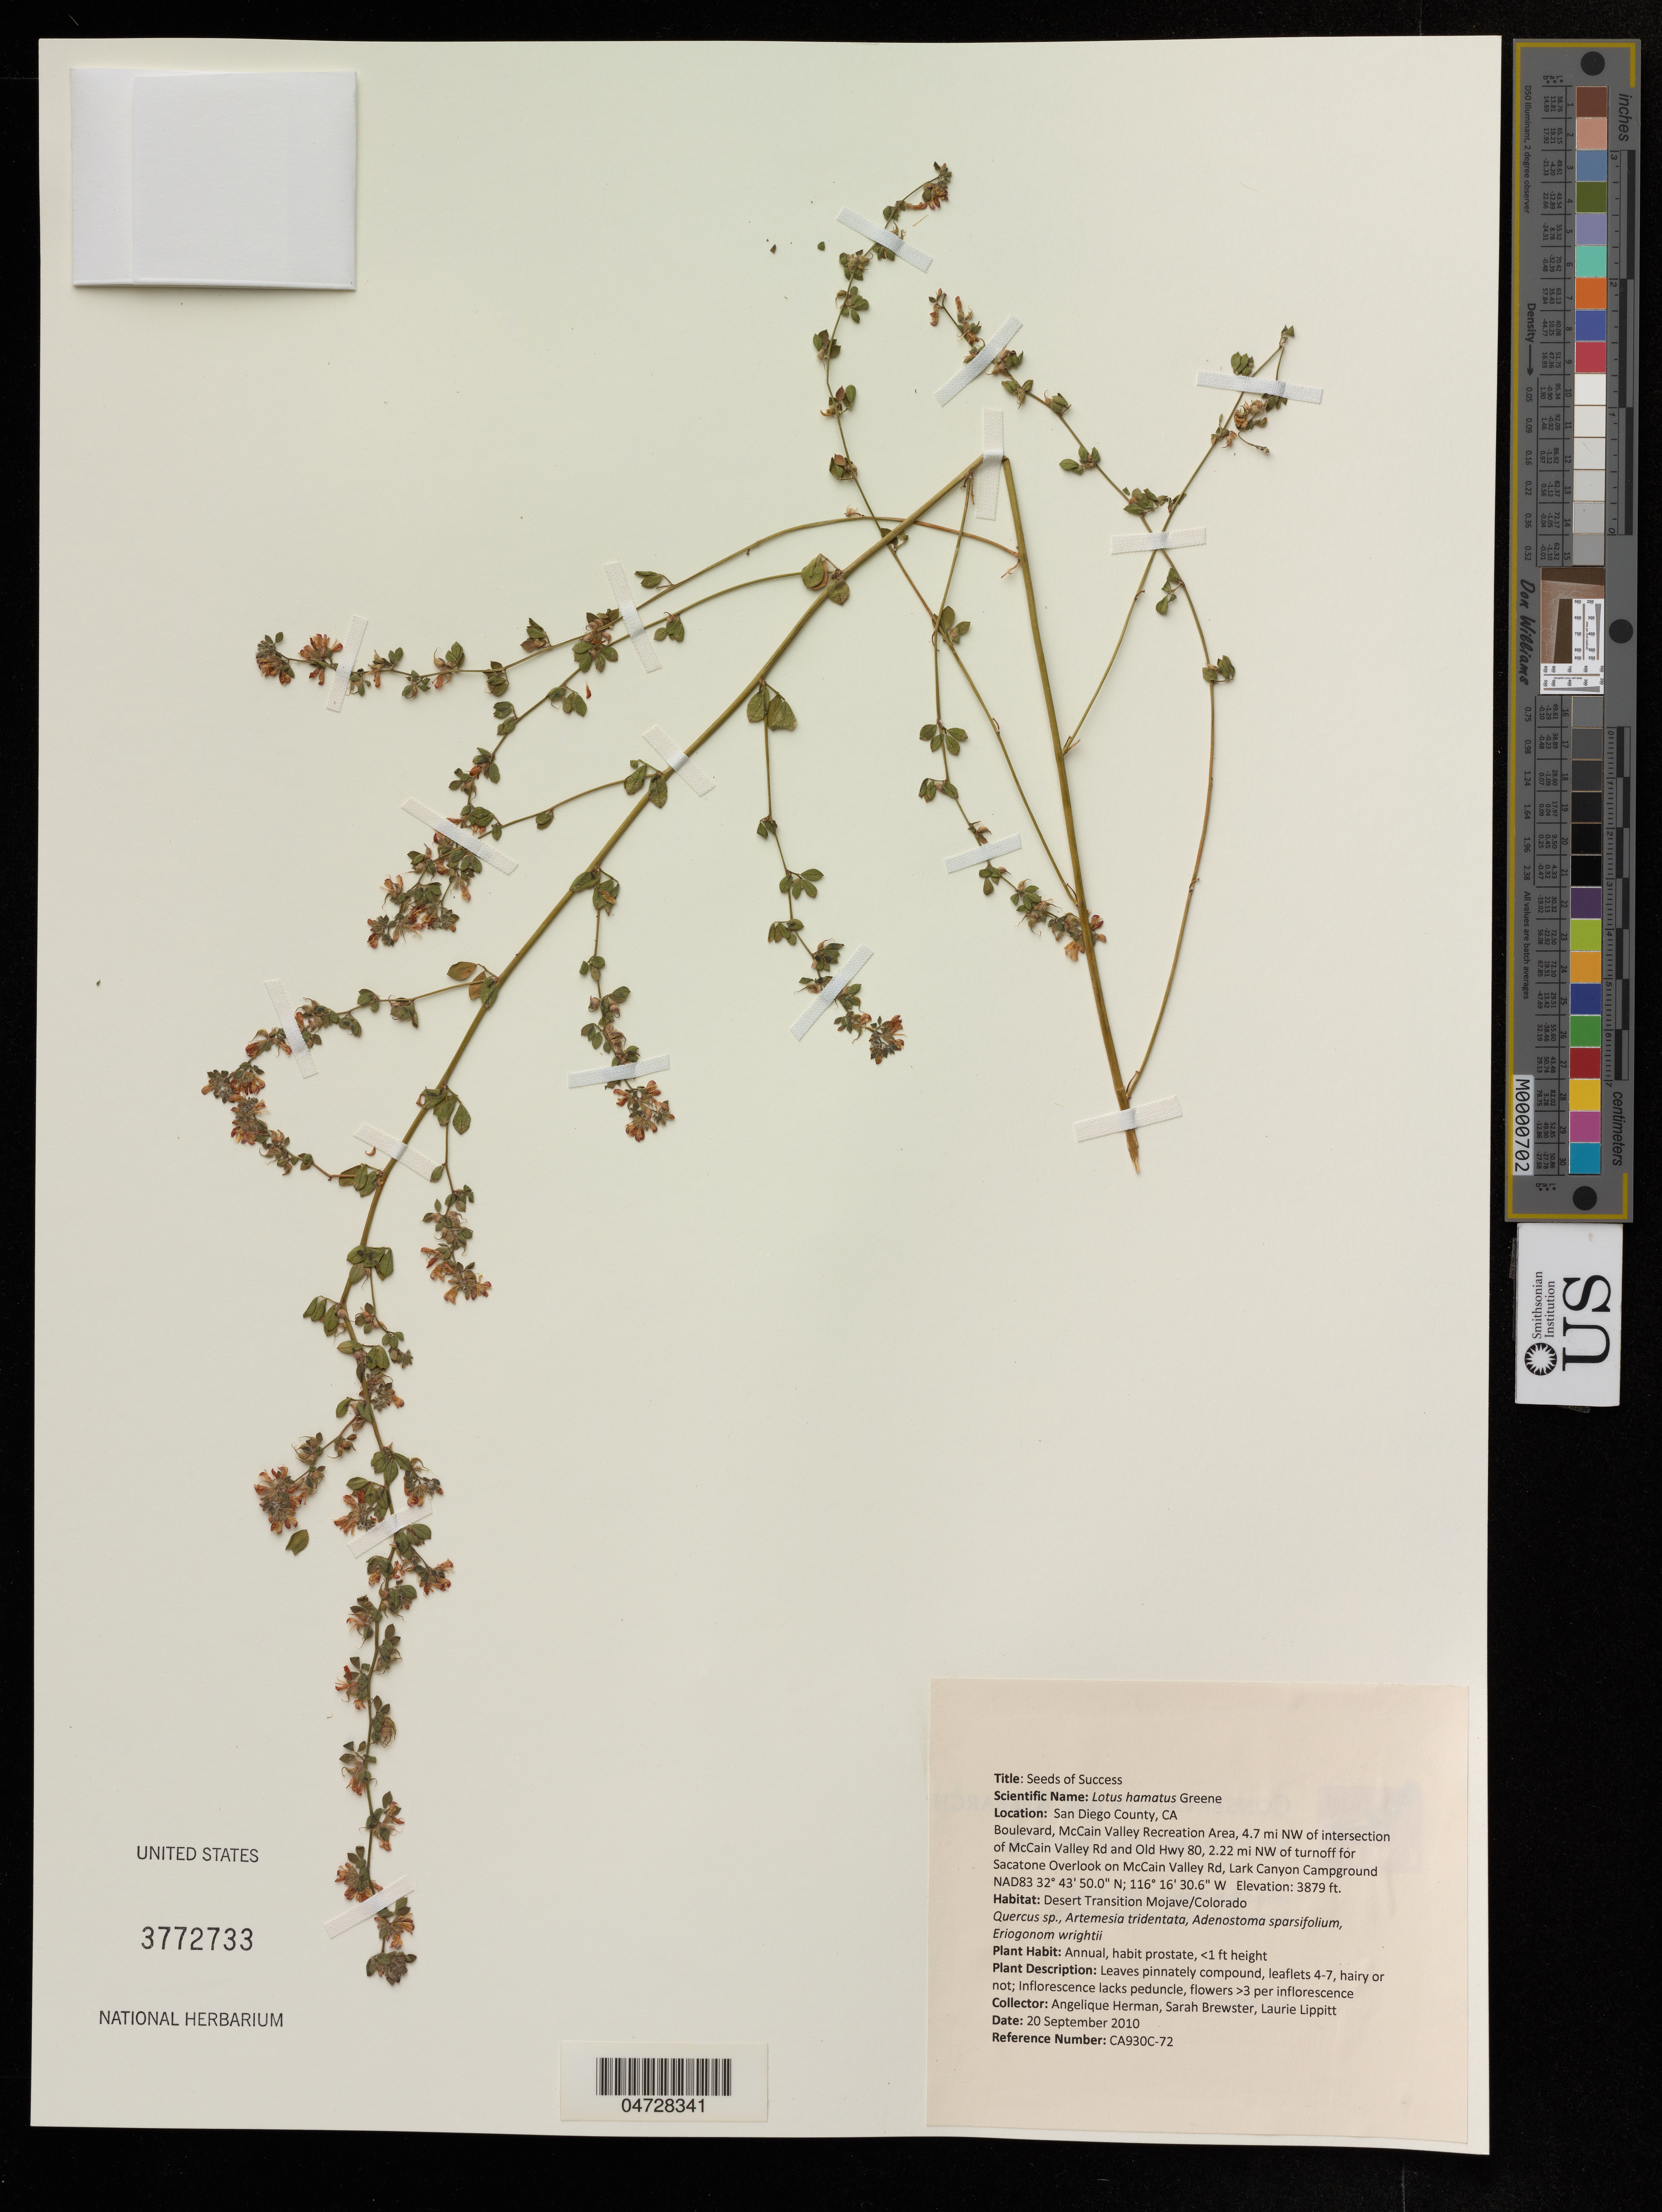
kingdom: Plantae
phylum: Tracheophyta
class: Magnoliopsida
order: Fabales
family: Fabaceae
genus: Lotus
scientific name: Lotus hamatus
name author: Greene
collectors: A. Herman, S. Brewster & L. Lippitt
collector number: CA930C-72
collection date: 2010-09-20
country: United States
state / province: California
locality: San Diego County. Boulevard, McCain Valley Recreation Area, 4.7 mi NW of intersection of McCain Valley Rd and Old Hwy 80, 2.22 mi NW of turnoff for Sacatone Overlook on McCain Valley Rd, Lark Canyon Campground.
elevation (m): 1182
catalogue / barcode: US 3772733